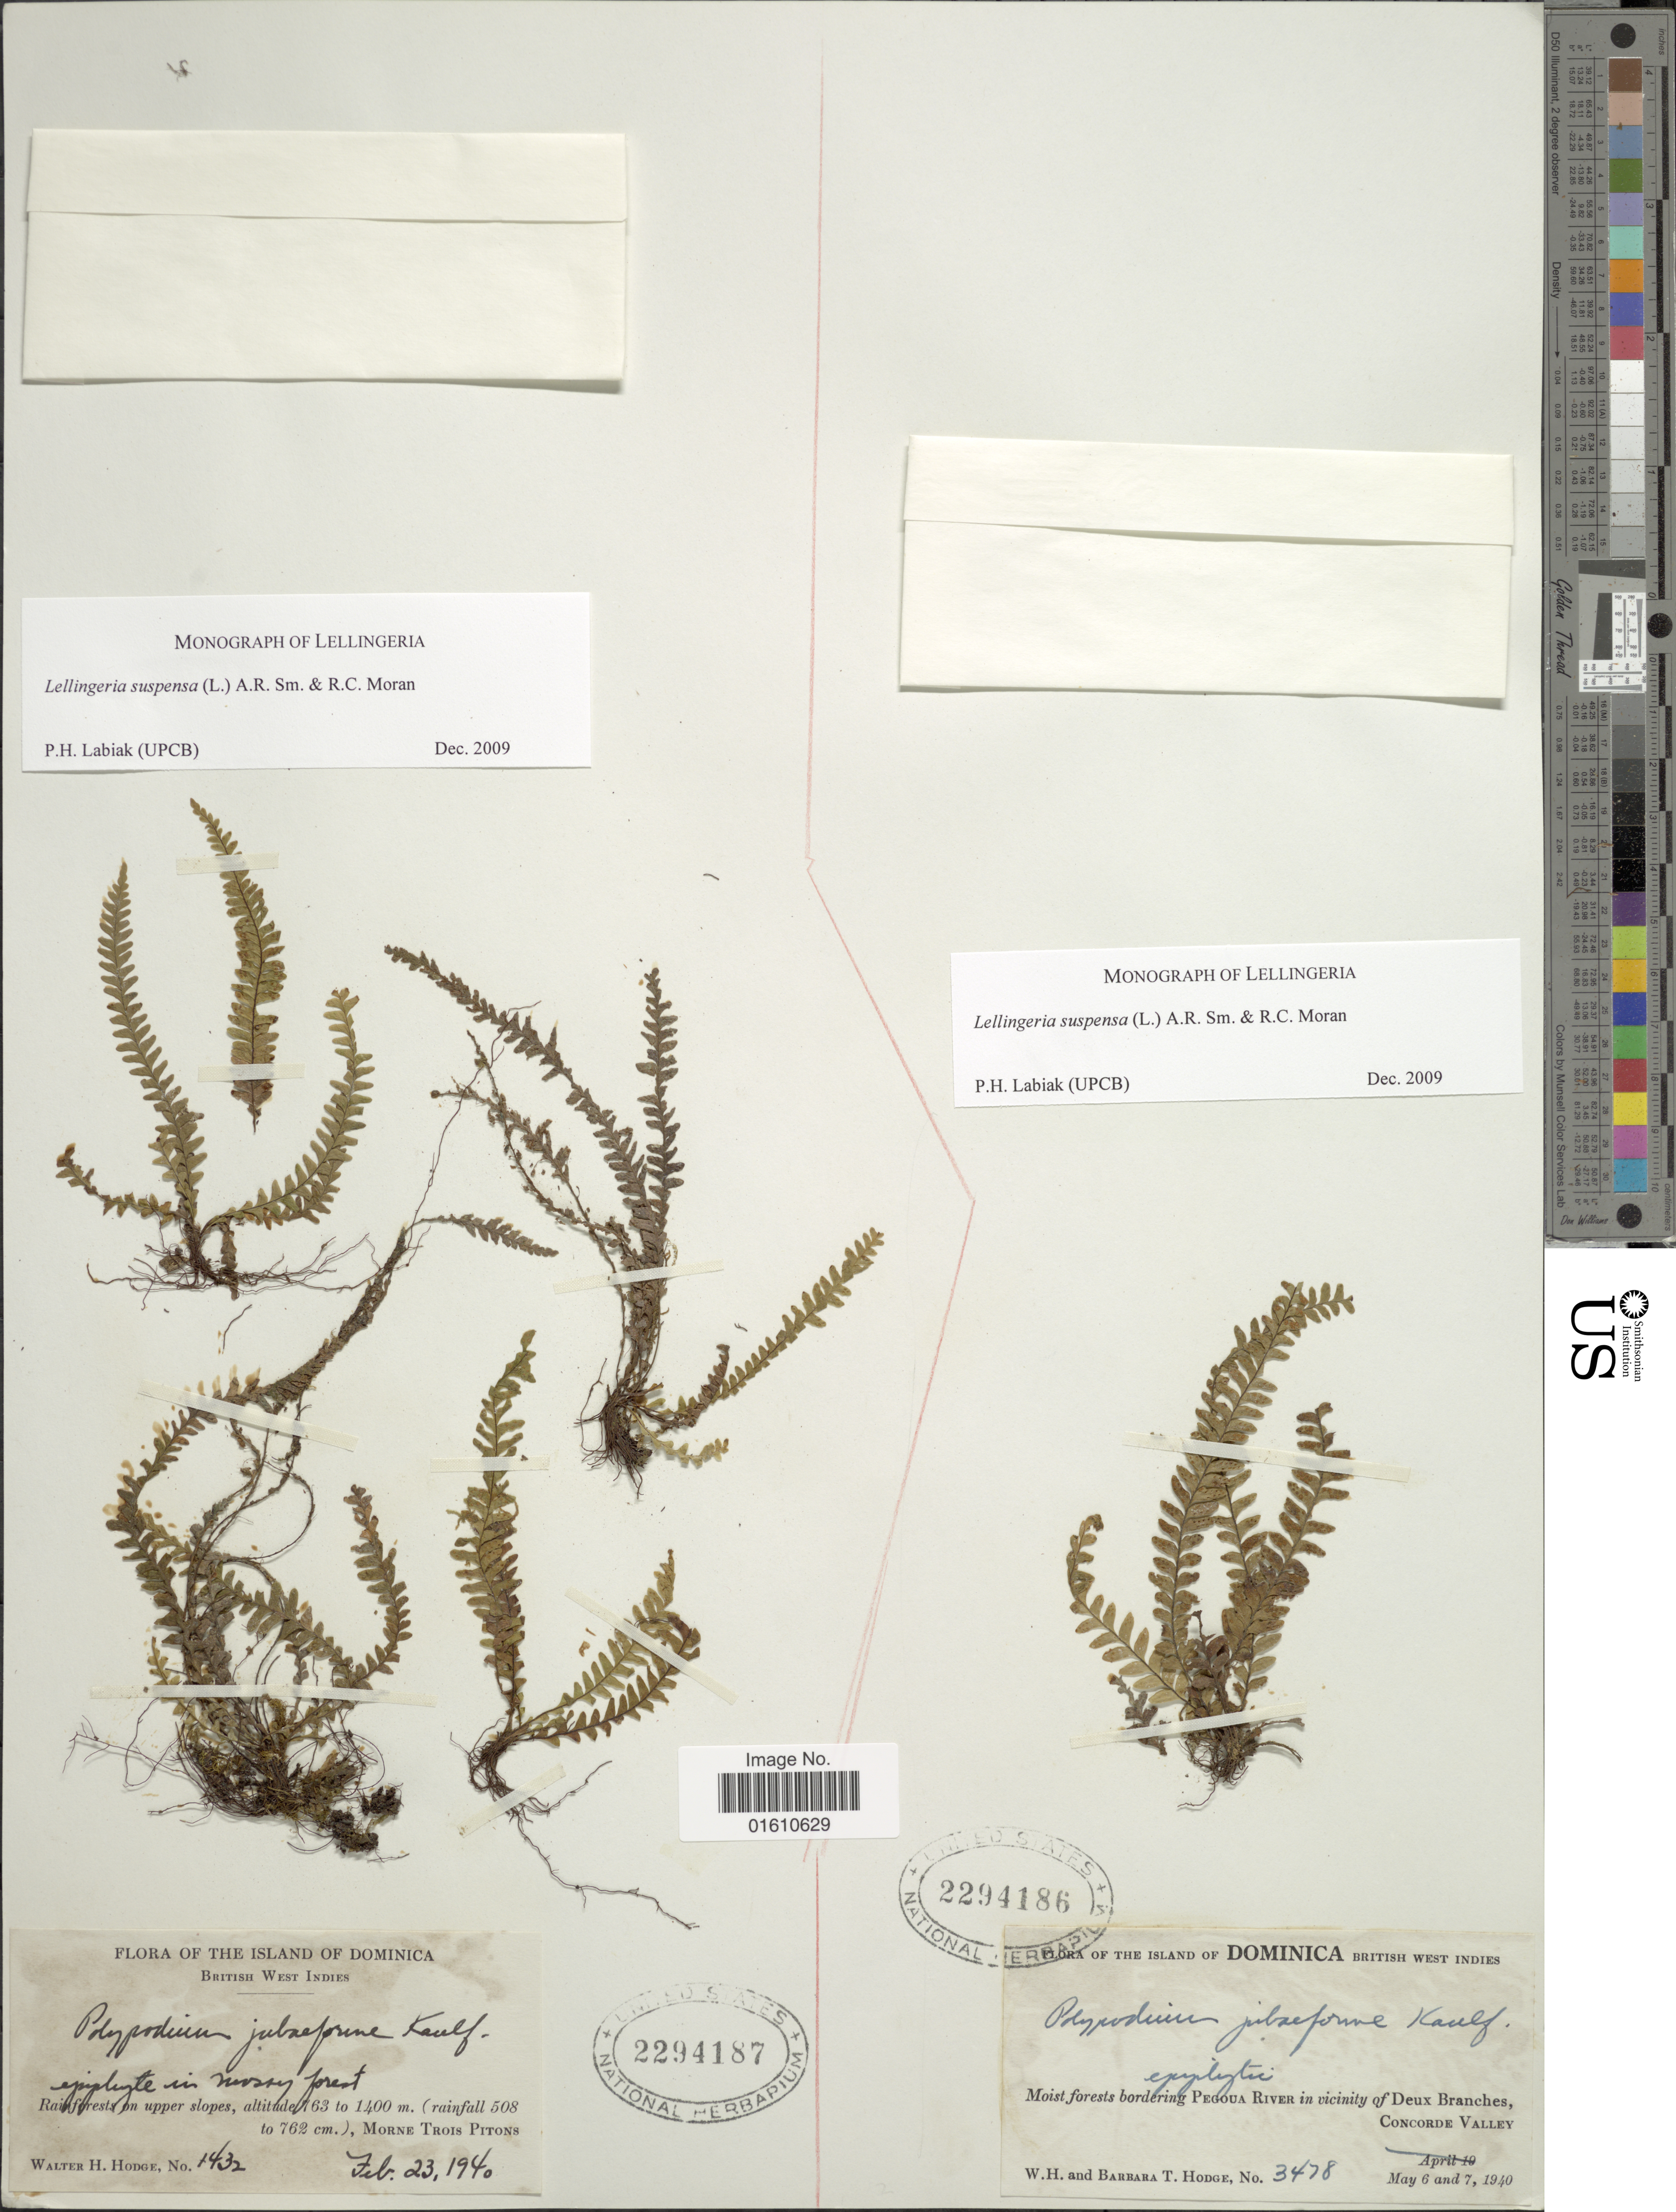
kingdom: Plantae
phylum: Tracheophyta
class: Polypodiopsida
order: Polypodiales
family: Polypodiaceae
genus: Lellingeria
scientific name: Lellingeria suspensa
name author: (L.) A.R. Sm. & R.C. Moran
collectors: W. Hodge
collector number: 1432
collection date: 1940-02-23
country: Dominica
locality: Island of Dominica, British West Indies, Rainforests on upper slopes, Morne Trois Pitons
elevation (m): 763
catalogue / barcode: US 2294187